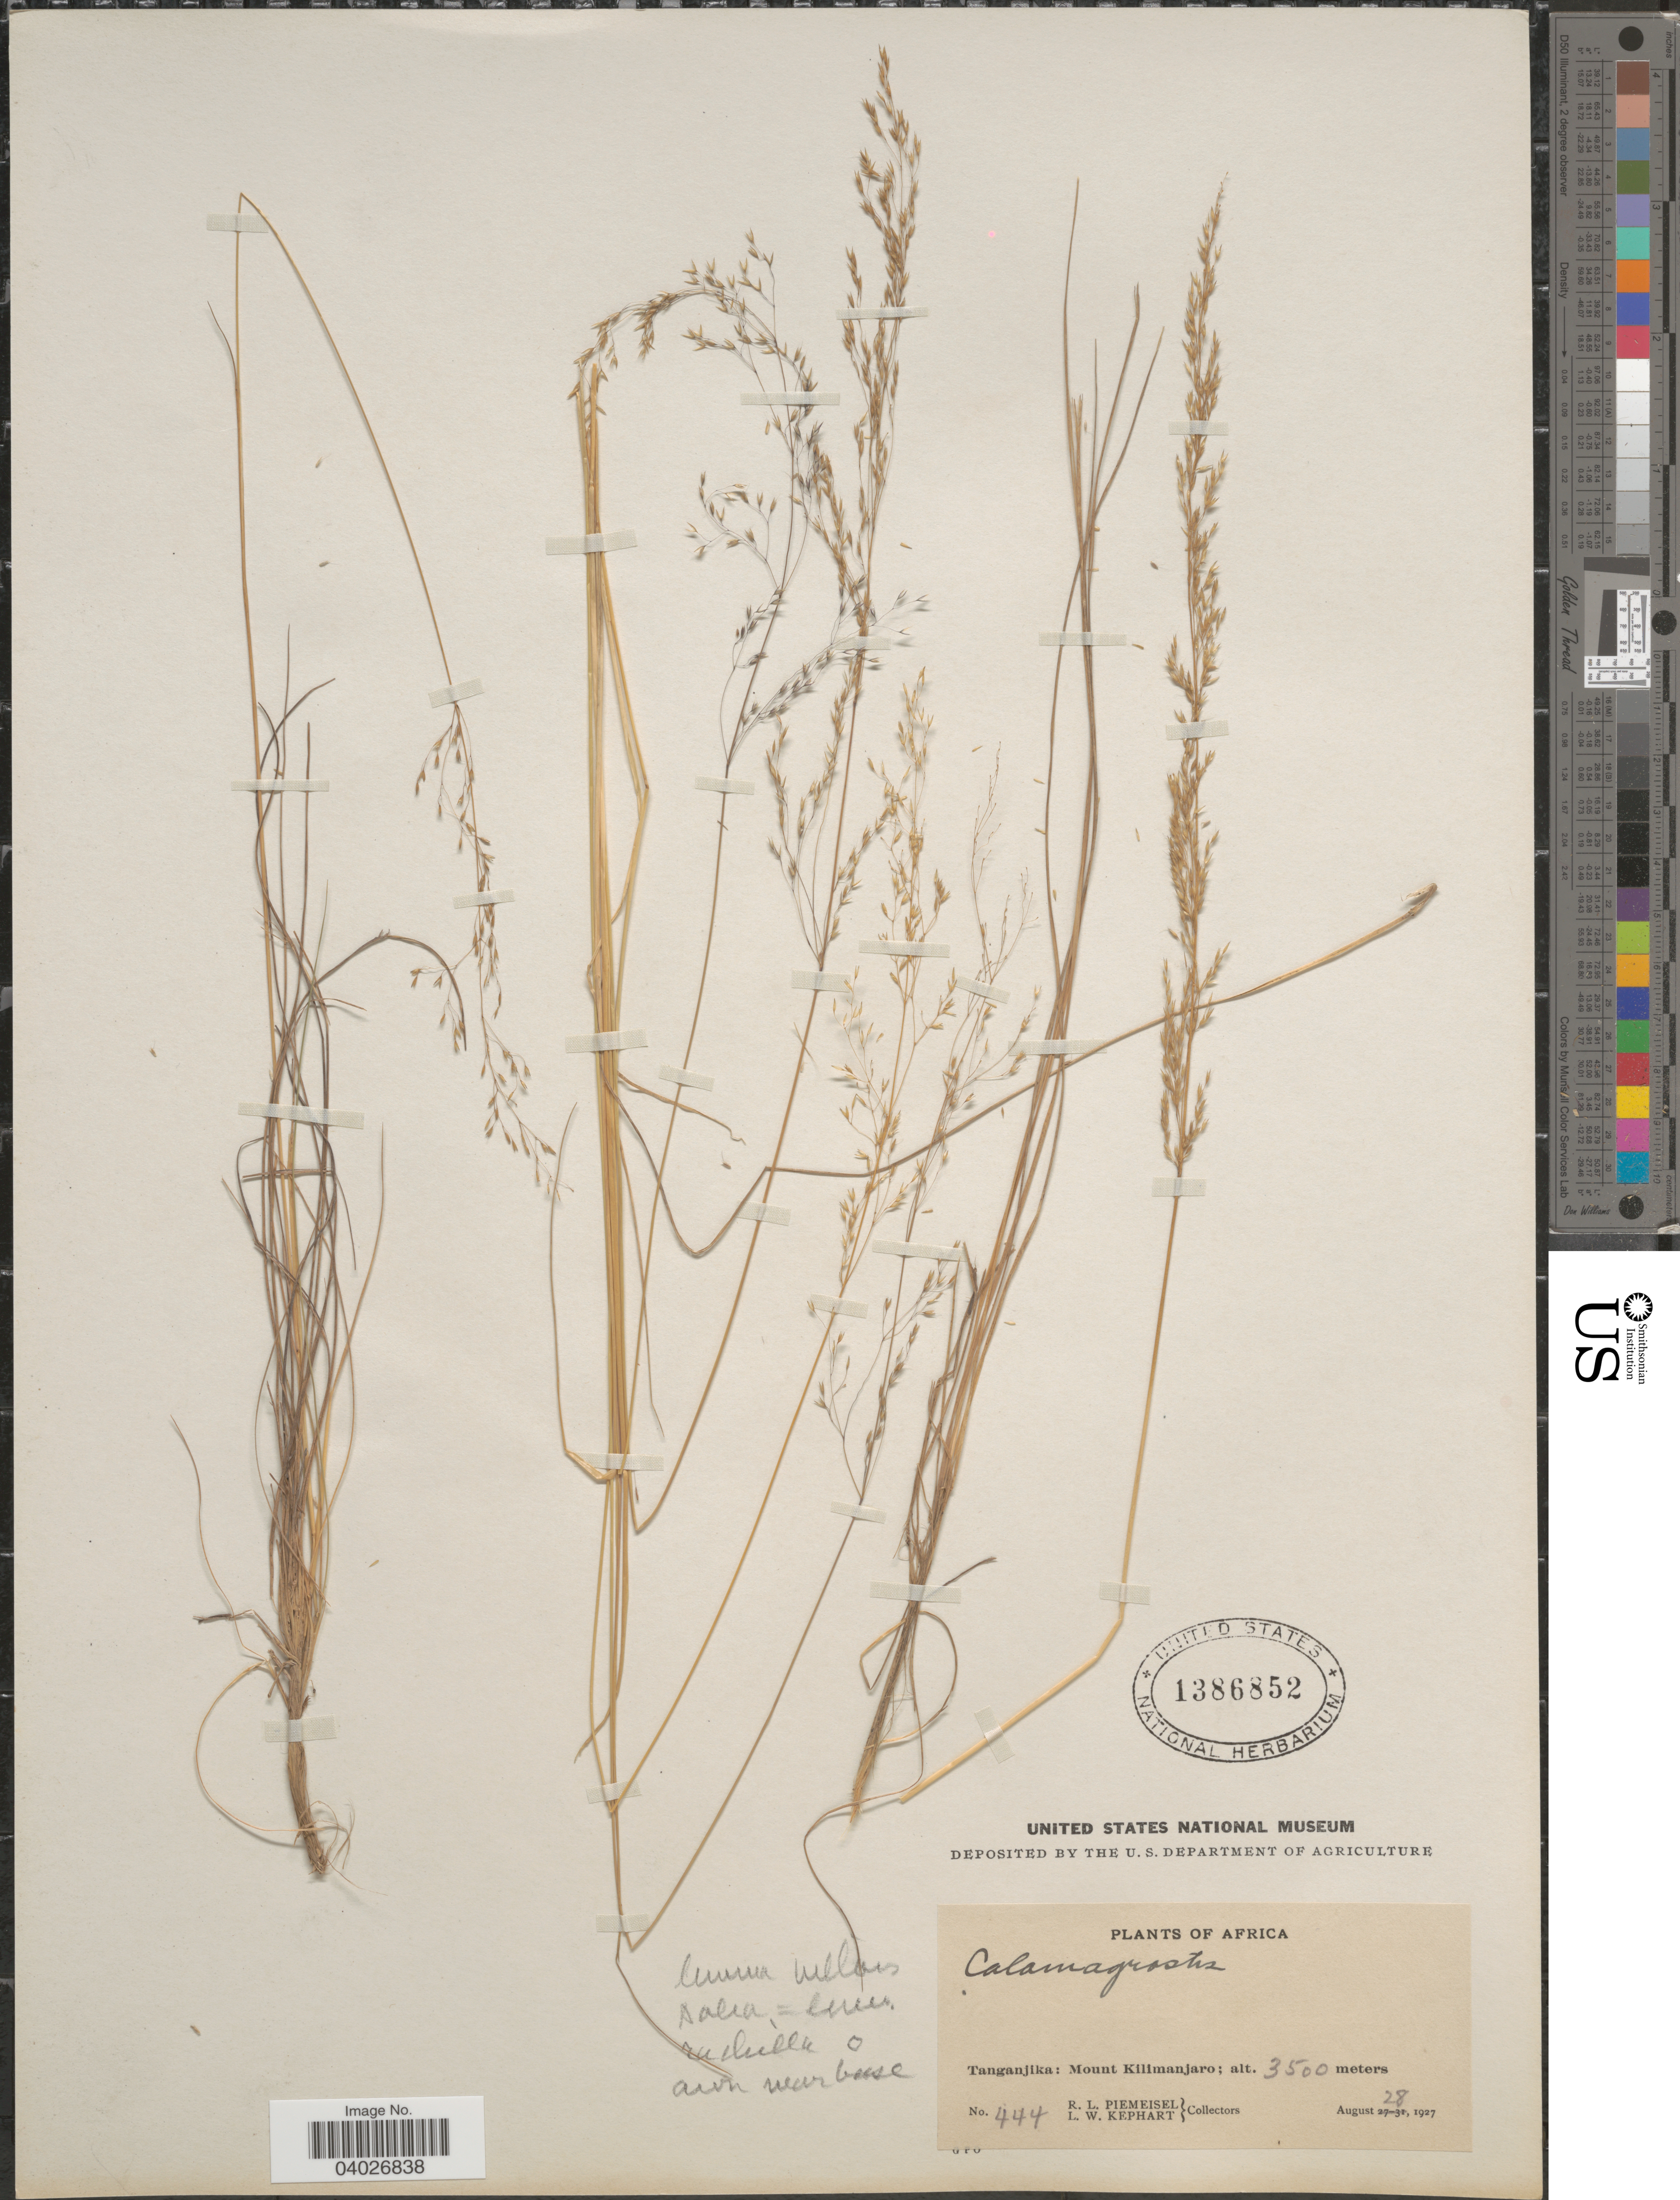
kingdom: Plantae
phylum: Tracheophyta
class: Liliopsida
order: Poales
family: Poaceae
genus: Agrostis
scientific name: Agrostis volkensii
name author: Stapf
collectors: R. L. Piemeisel & L. W. Kephart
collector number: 444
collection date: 1927-08-28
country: Tanzania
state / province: Kilimanjaro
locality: Tanganjika: Mount Kilimanjaro.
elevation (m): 3500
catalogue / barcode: US 1386852